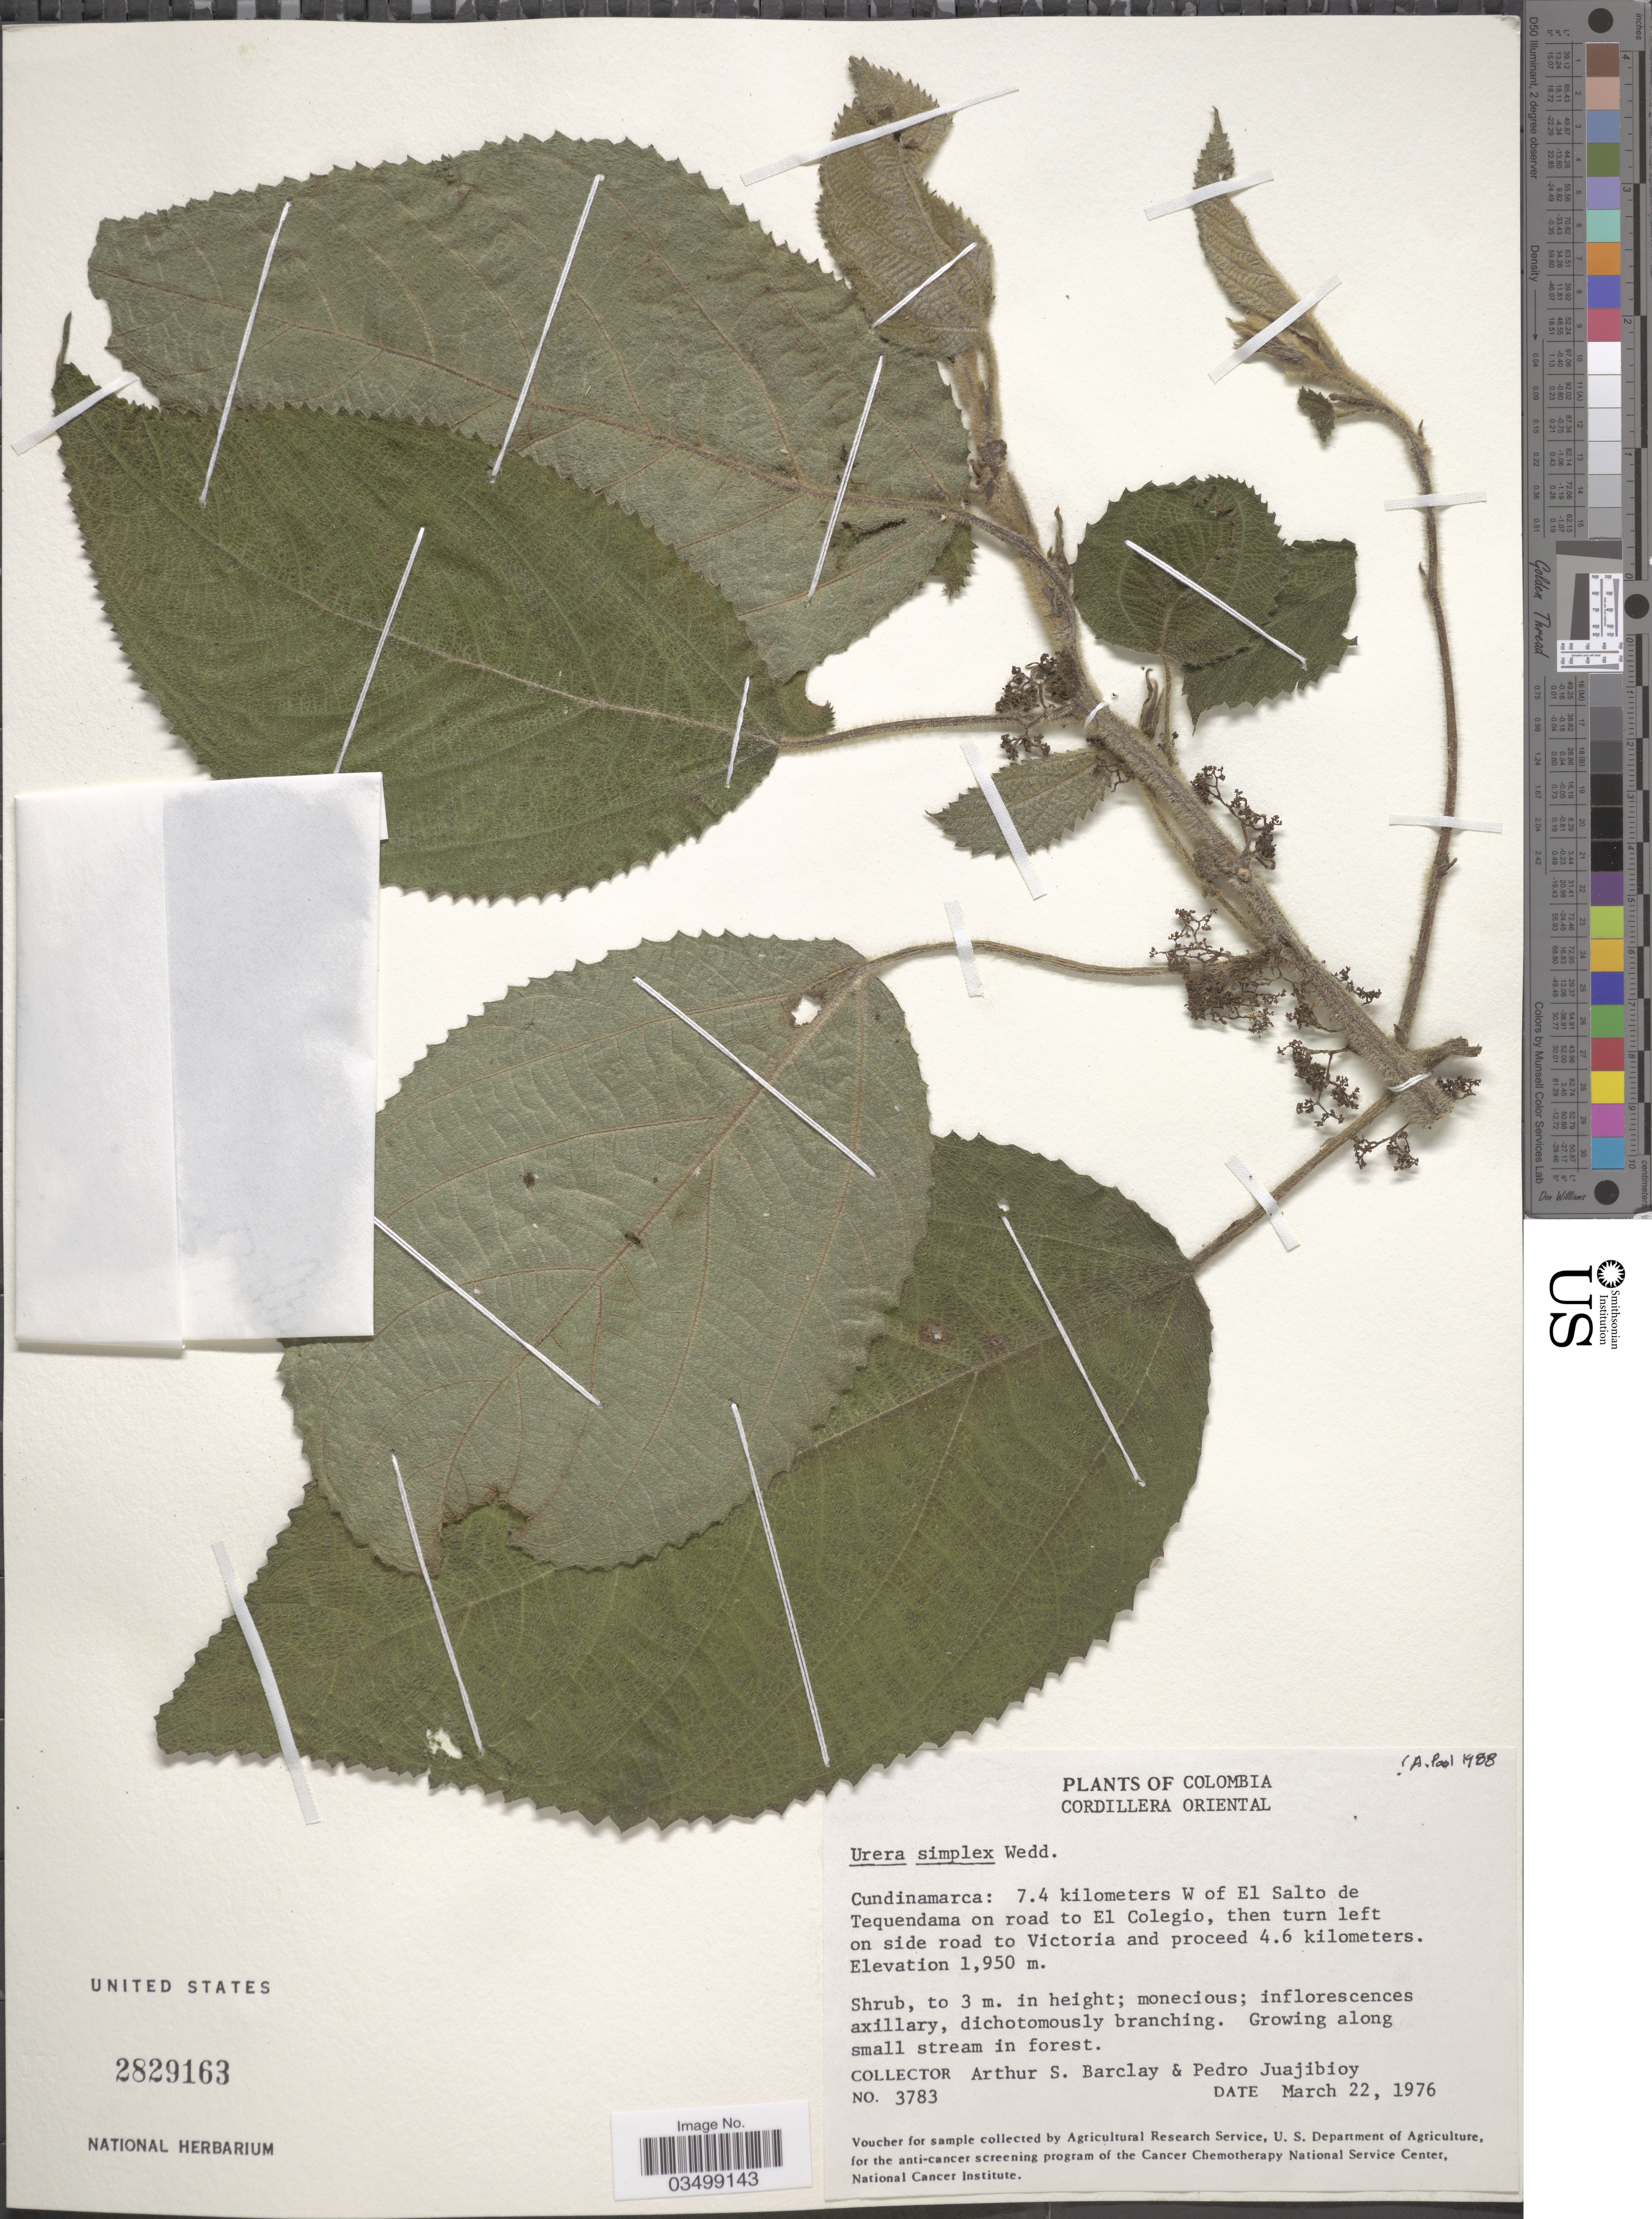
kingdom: Plantae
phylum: Tracheophyta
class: Magnoliopsida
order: Rosales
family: Urticaceae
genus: Urera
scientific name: Urera simplex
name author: Wedd.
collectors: A. S. Barclay & P. Juajibioy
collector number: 3783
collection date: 1976-03-22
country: Colombia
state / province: Cundinamarca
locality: Cordillera Oriental. 7.4 kilometers W of El Salto de Tequendama on road to El Colegio, then turn left on side road to Victoria and proceed 4.6 kilometers.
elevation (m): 1950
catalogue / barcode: US 2829163